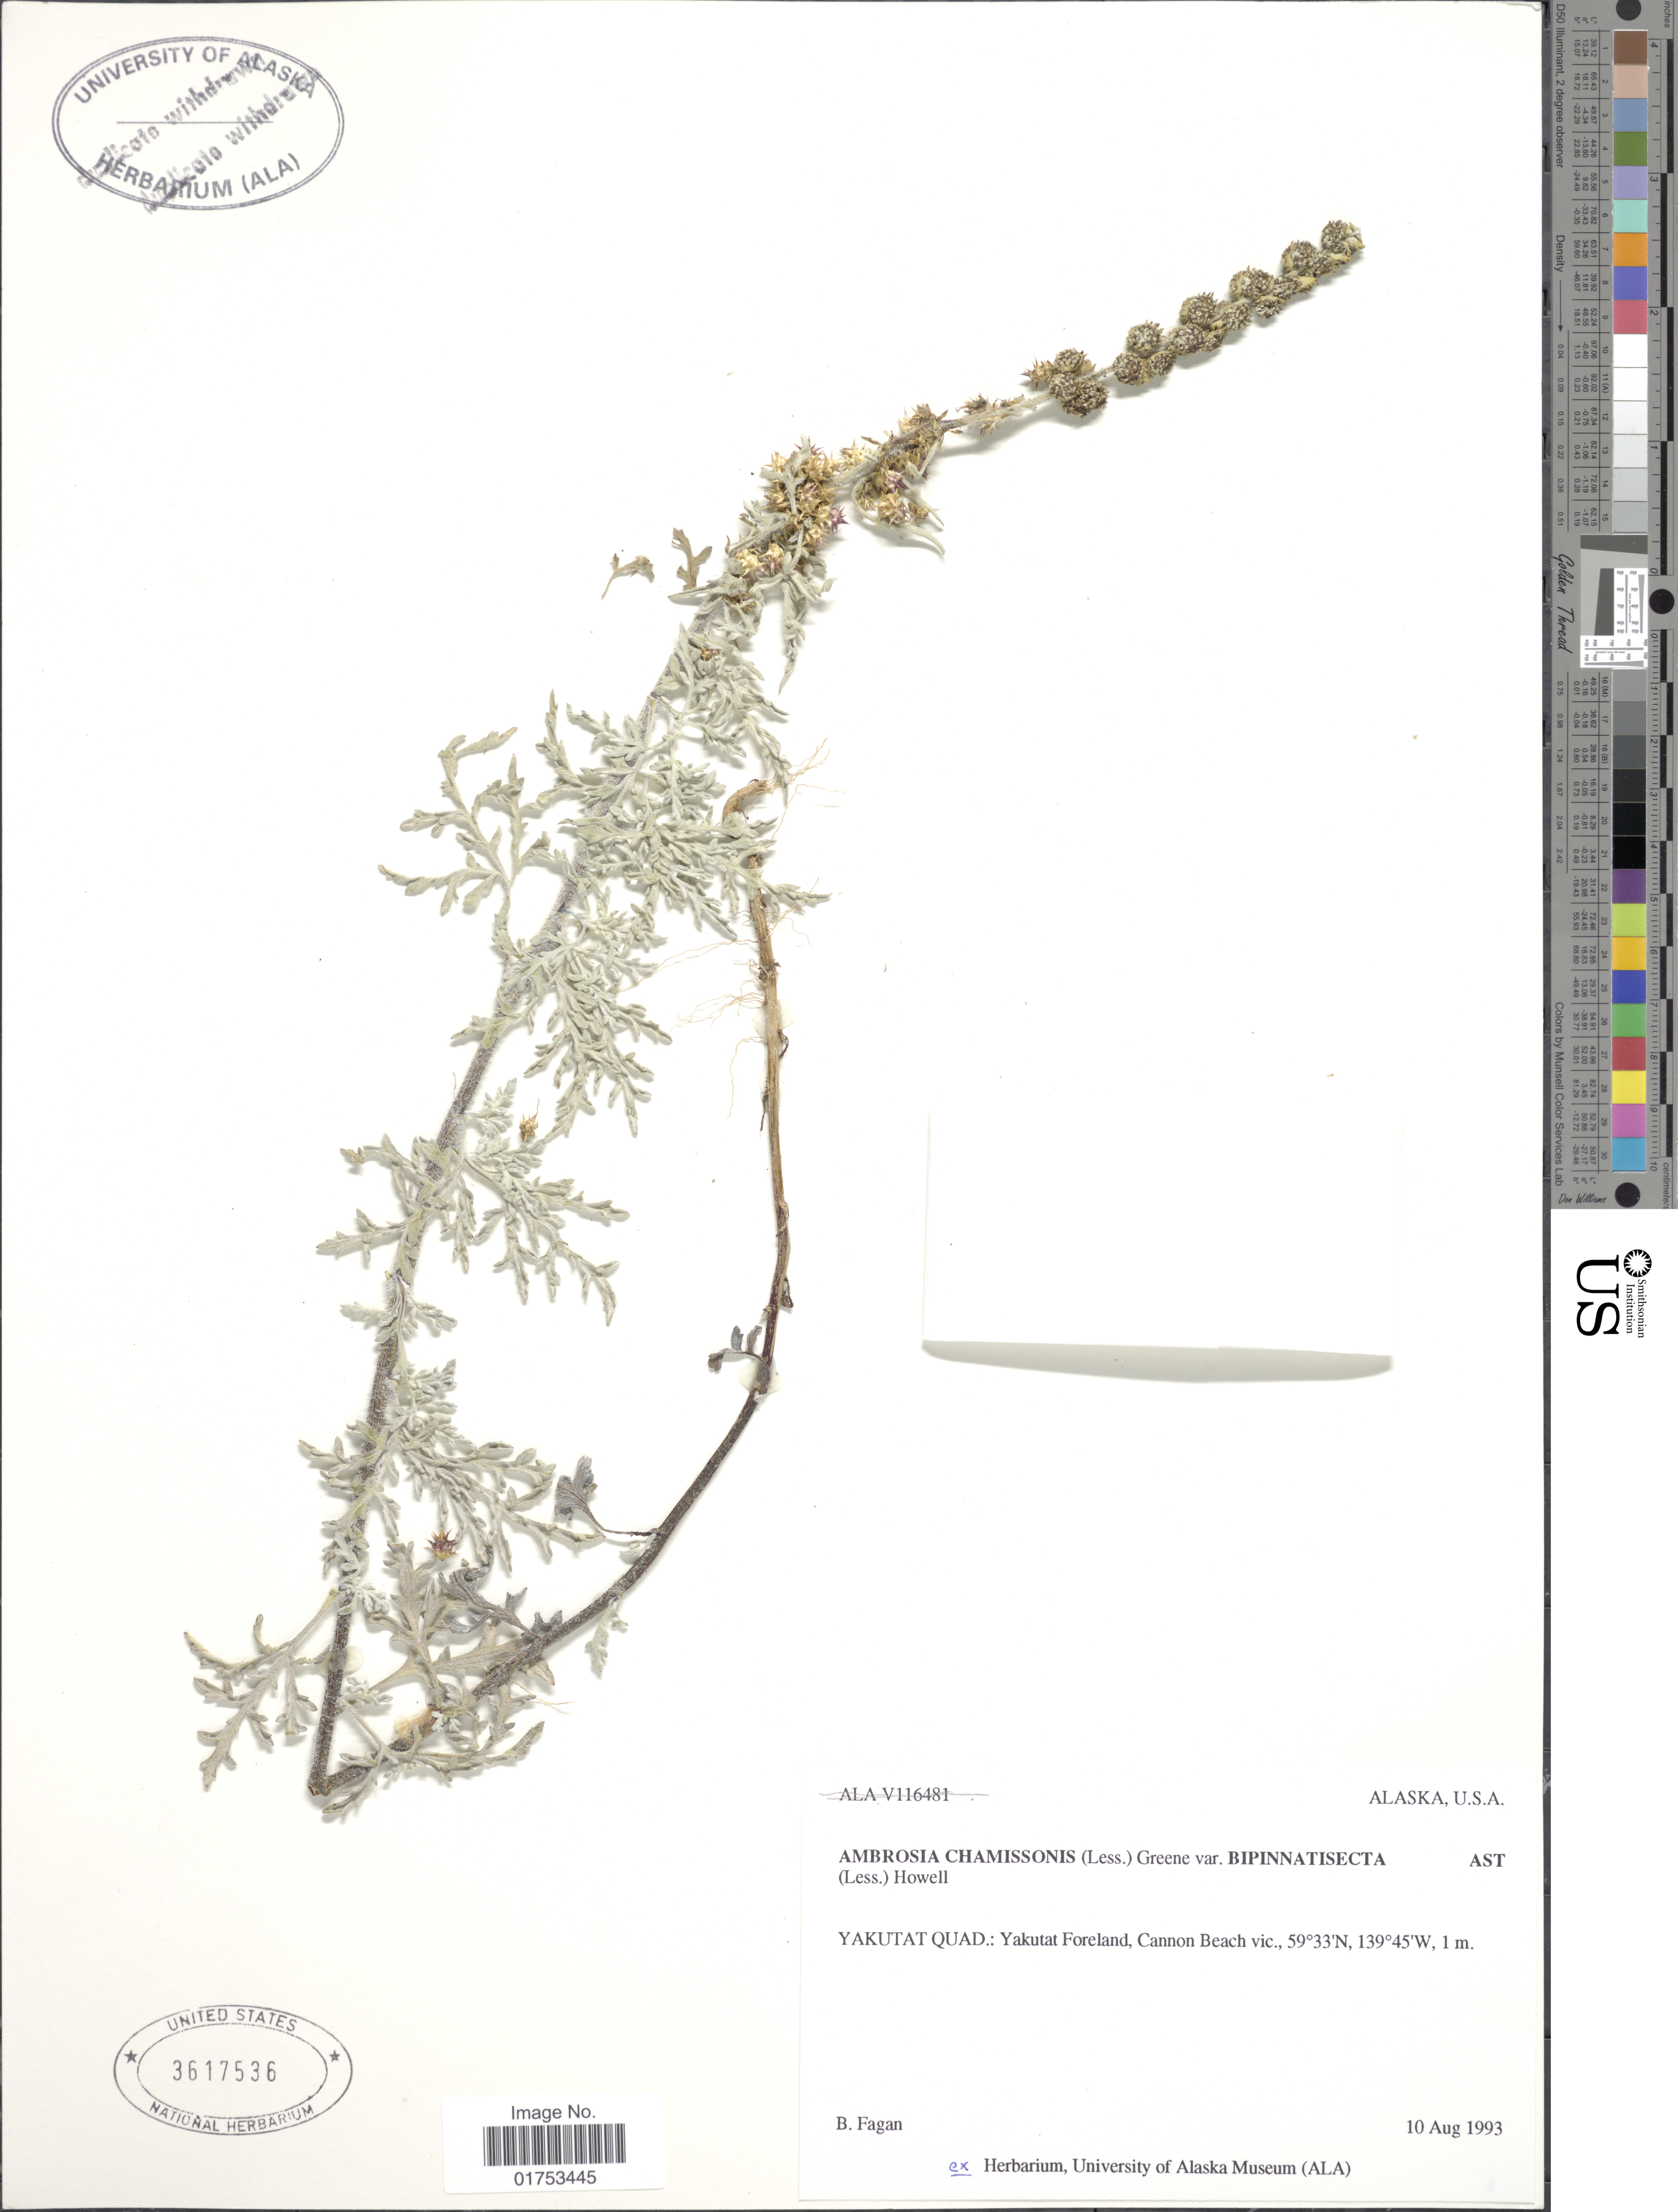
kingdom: Plantae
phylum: Tracheophyta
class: Magnoliopsida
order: Asterales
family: Asteraceae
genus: Ambrosia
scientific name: Ambrosia chamissonis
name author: (Less.) Greene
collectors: B. Fagan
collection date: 1993-08-10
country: United States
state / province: Alaska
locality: Yakutat Quad.: Yakutat Foreland, Cannon Beach vic., 1 m.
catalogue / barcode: US 3617536